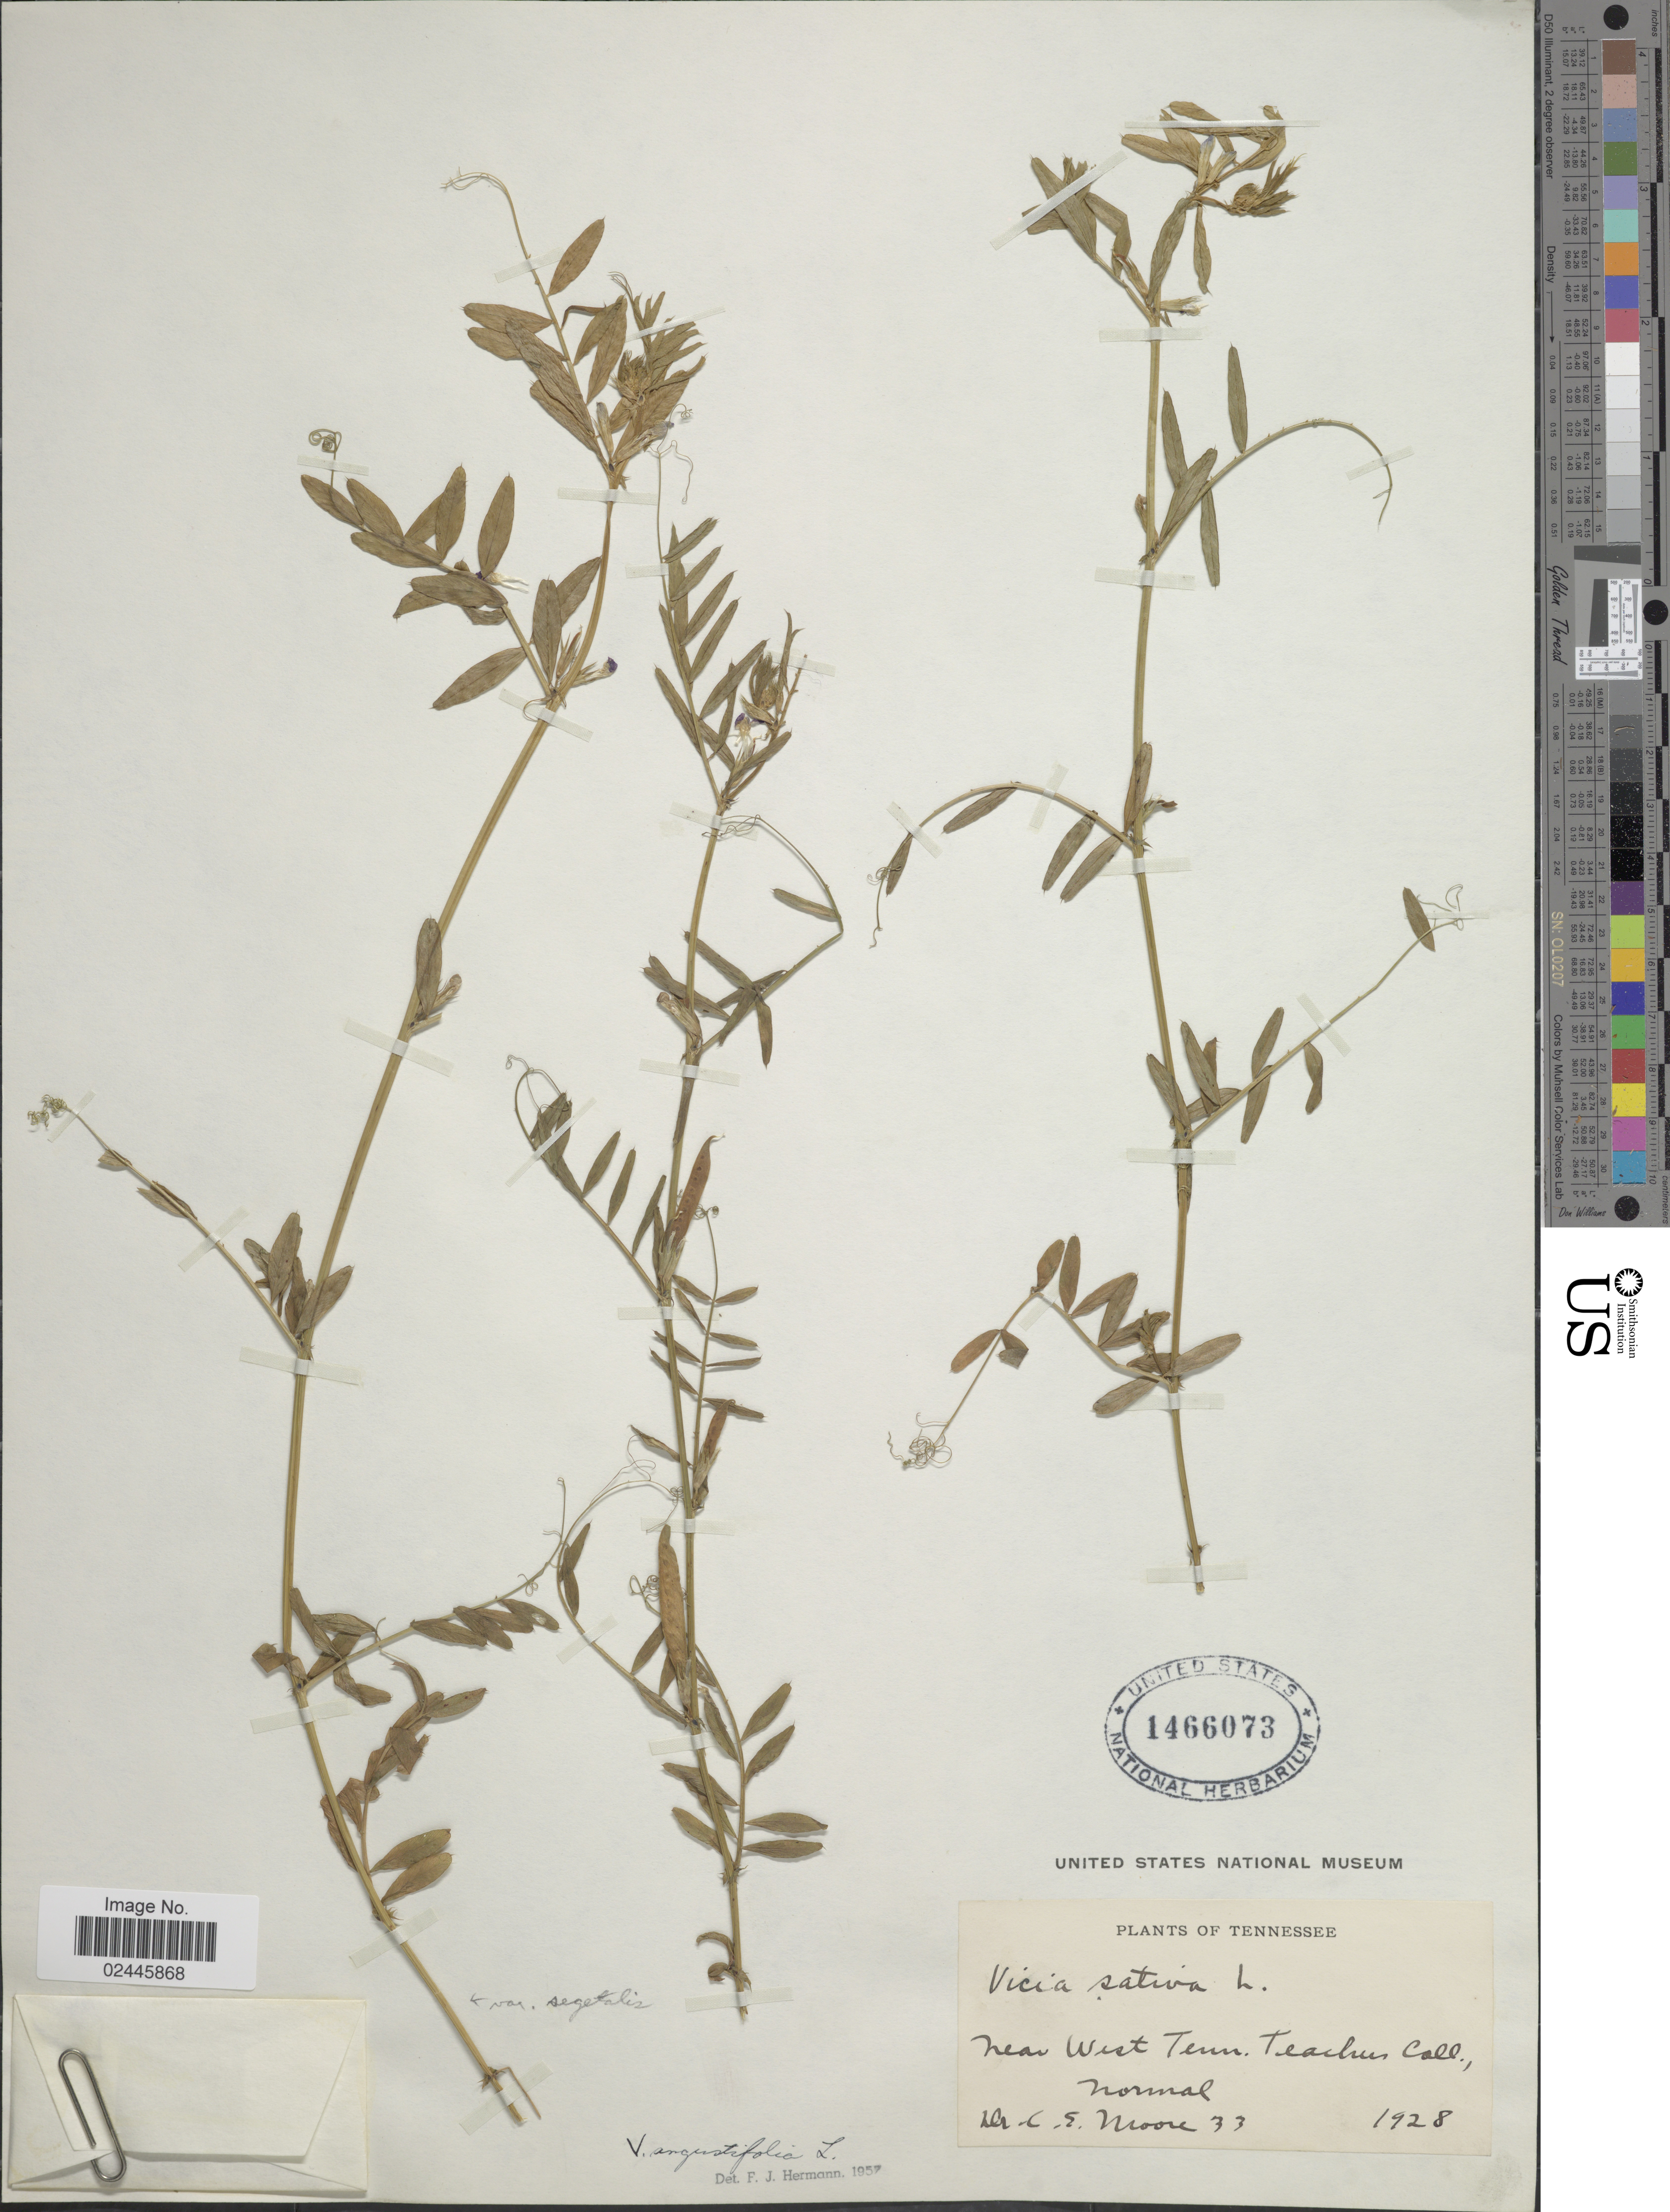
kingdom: Plantae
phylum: Tracheophyta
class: Magnoliopsida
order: Fabales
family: Fabaceae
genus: Vicia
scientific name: Vicia angustifolia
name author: L.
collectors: C. Moore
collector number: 33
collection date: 1928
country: United States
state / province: Tennessee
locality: Near West Tenn. Teachers Coll., Normal.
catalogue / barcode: US 1466073